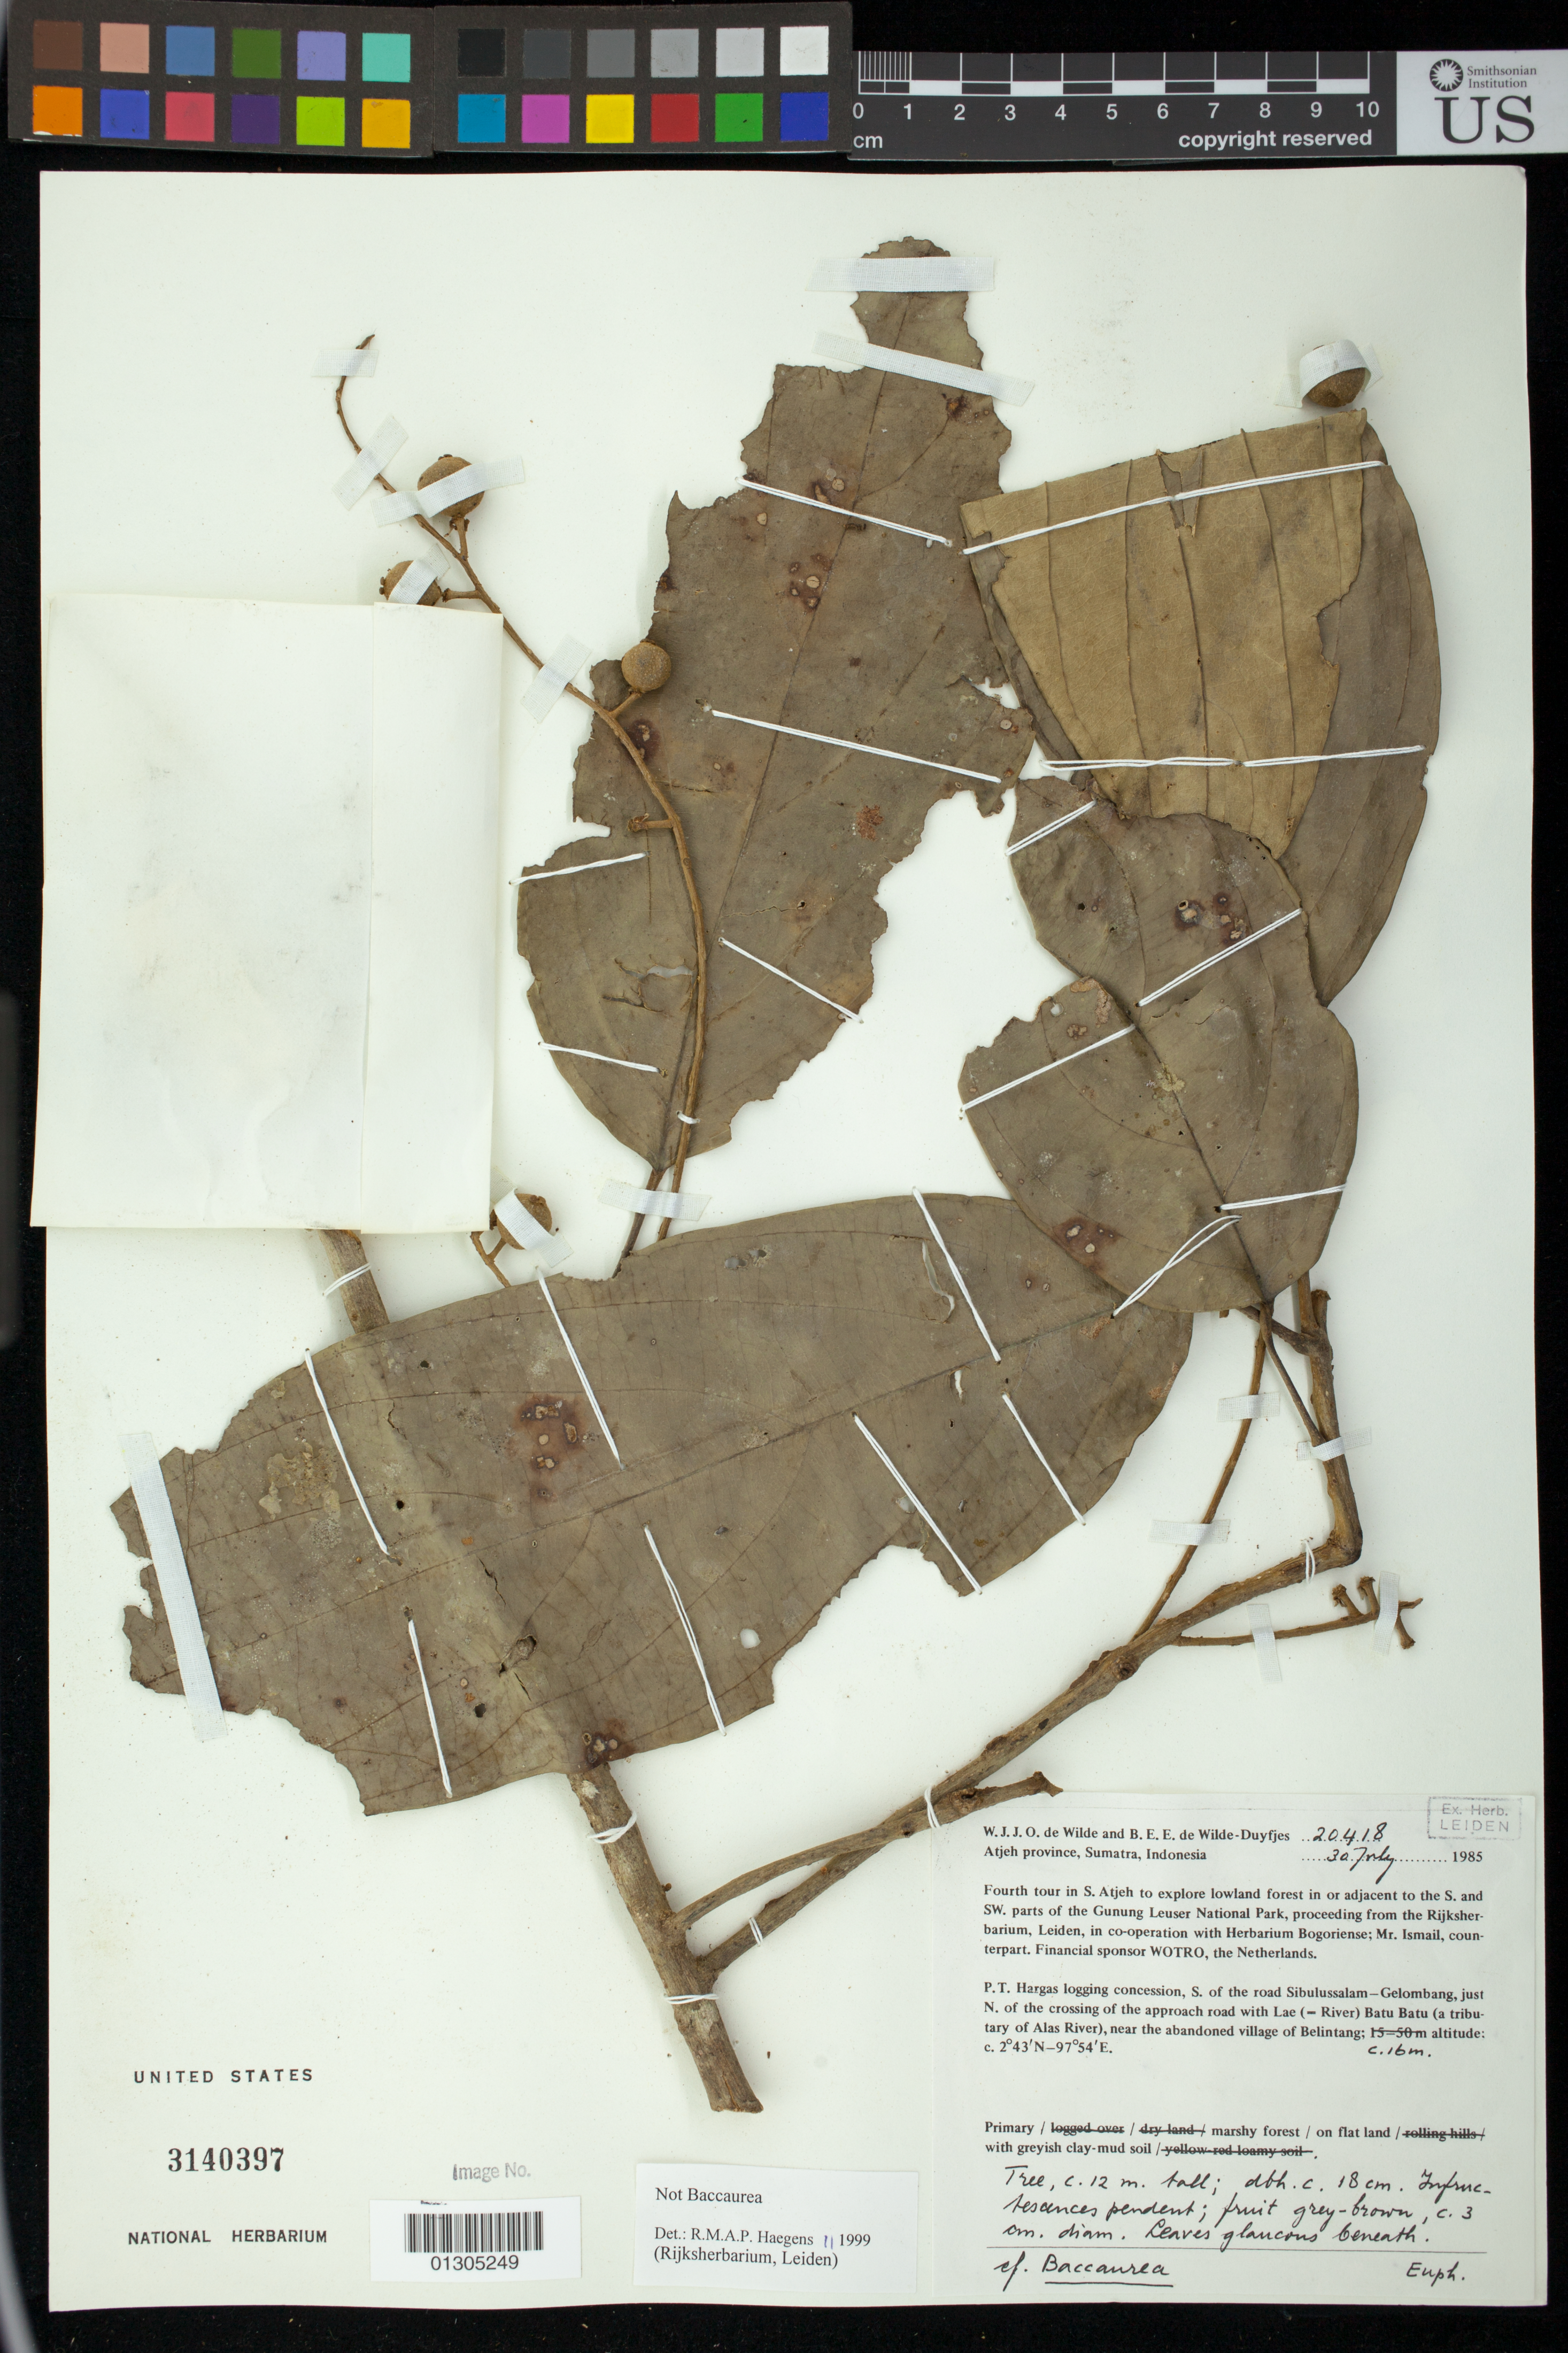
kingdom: Plantae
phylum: Tracheophyta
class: Magnoliopsida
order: Malpighiales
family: Euphorbiaceae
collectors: W. J. de Wilde & B. E. de Wilde-Duyfjes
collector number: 20418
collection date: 1985-07-30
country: Indonesia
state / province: Sumatra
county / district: Aceh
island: Sumatra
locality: Atjeh province, Sumatra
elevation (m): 16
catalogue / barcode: US 3140397